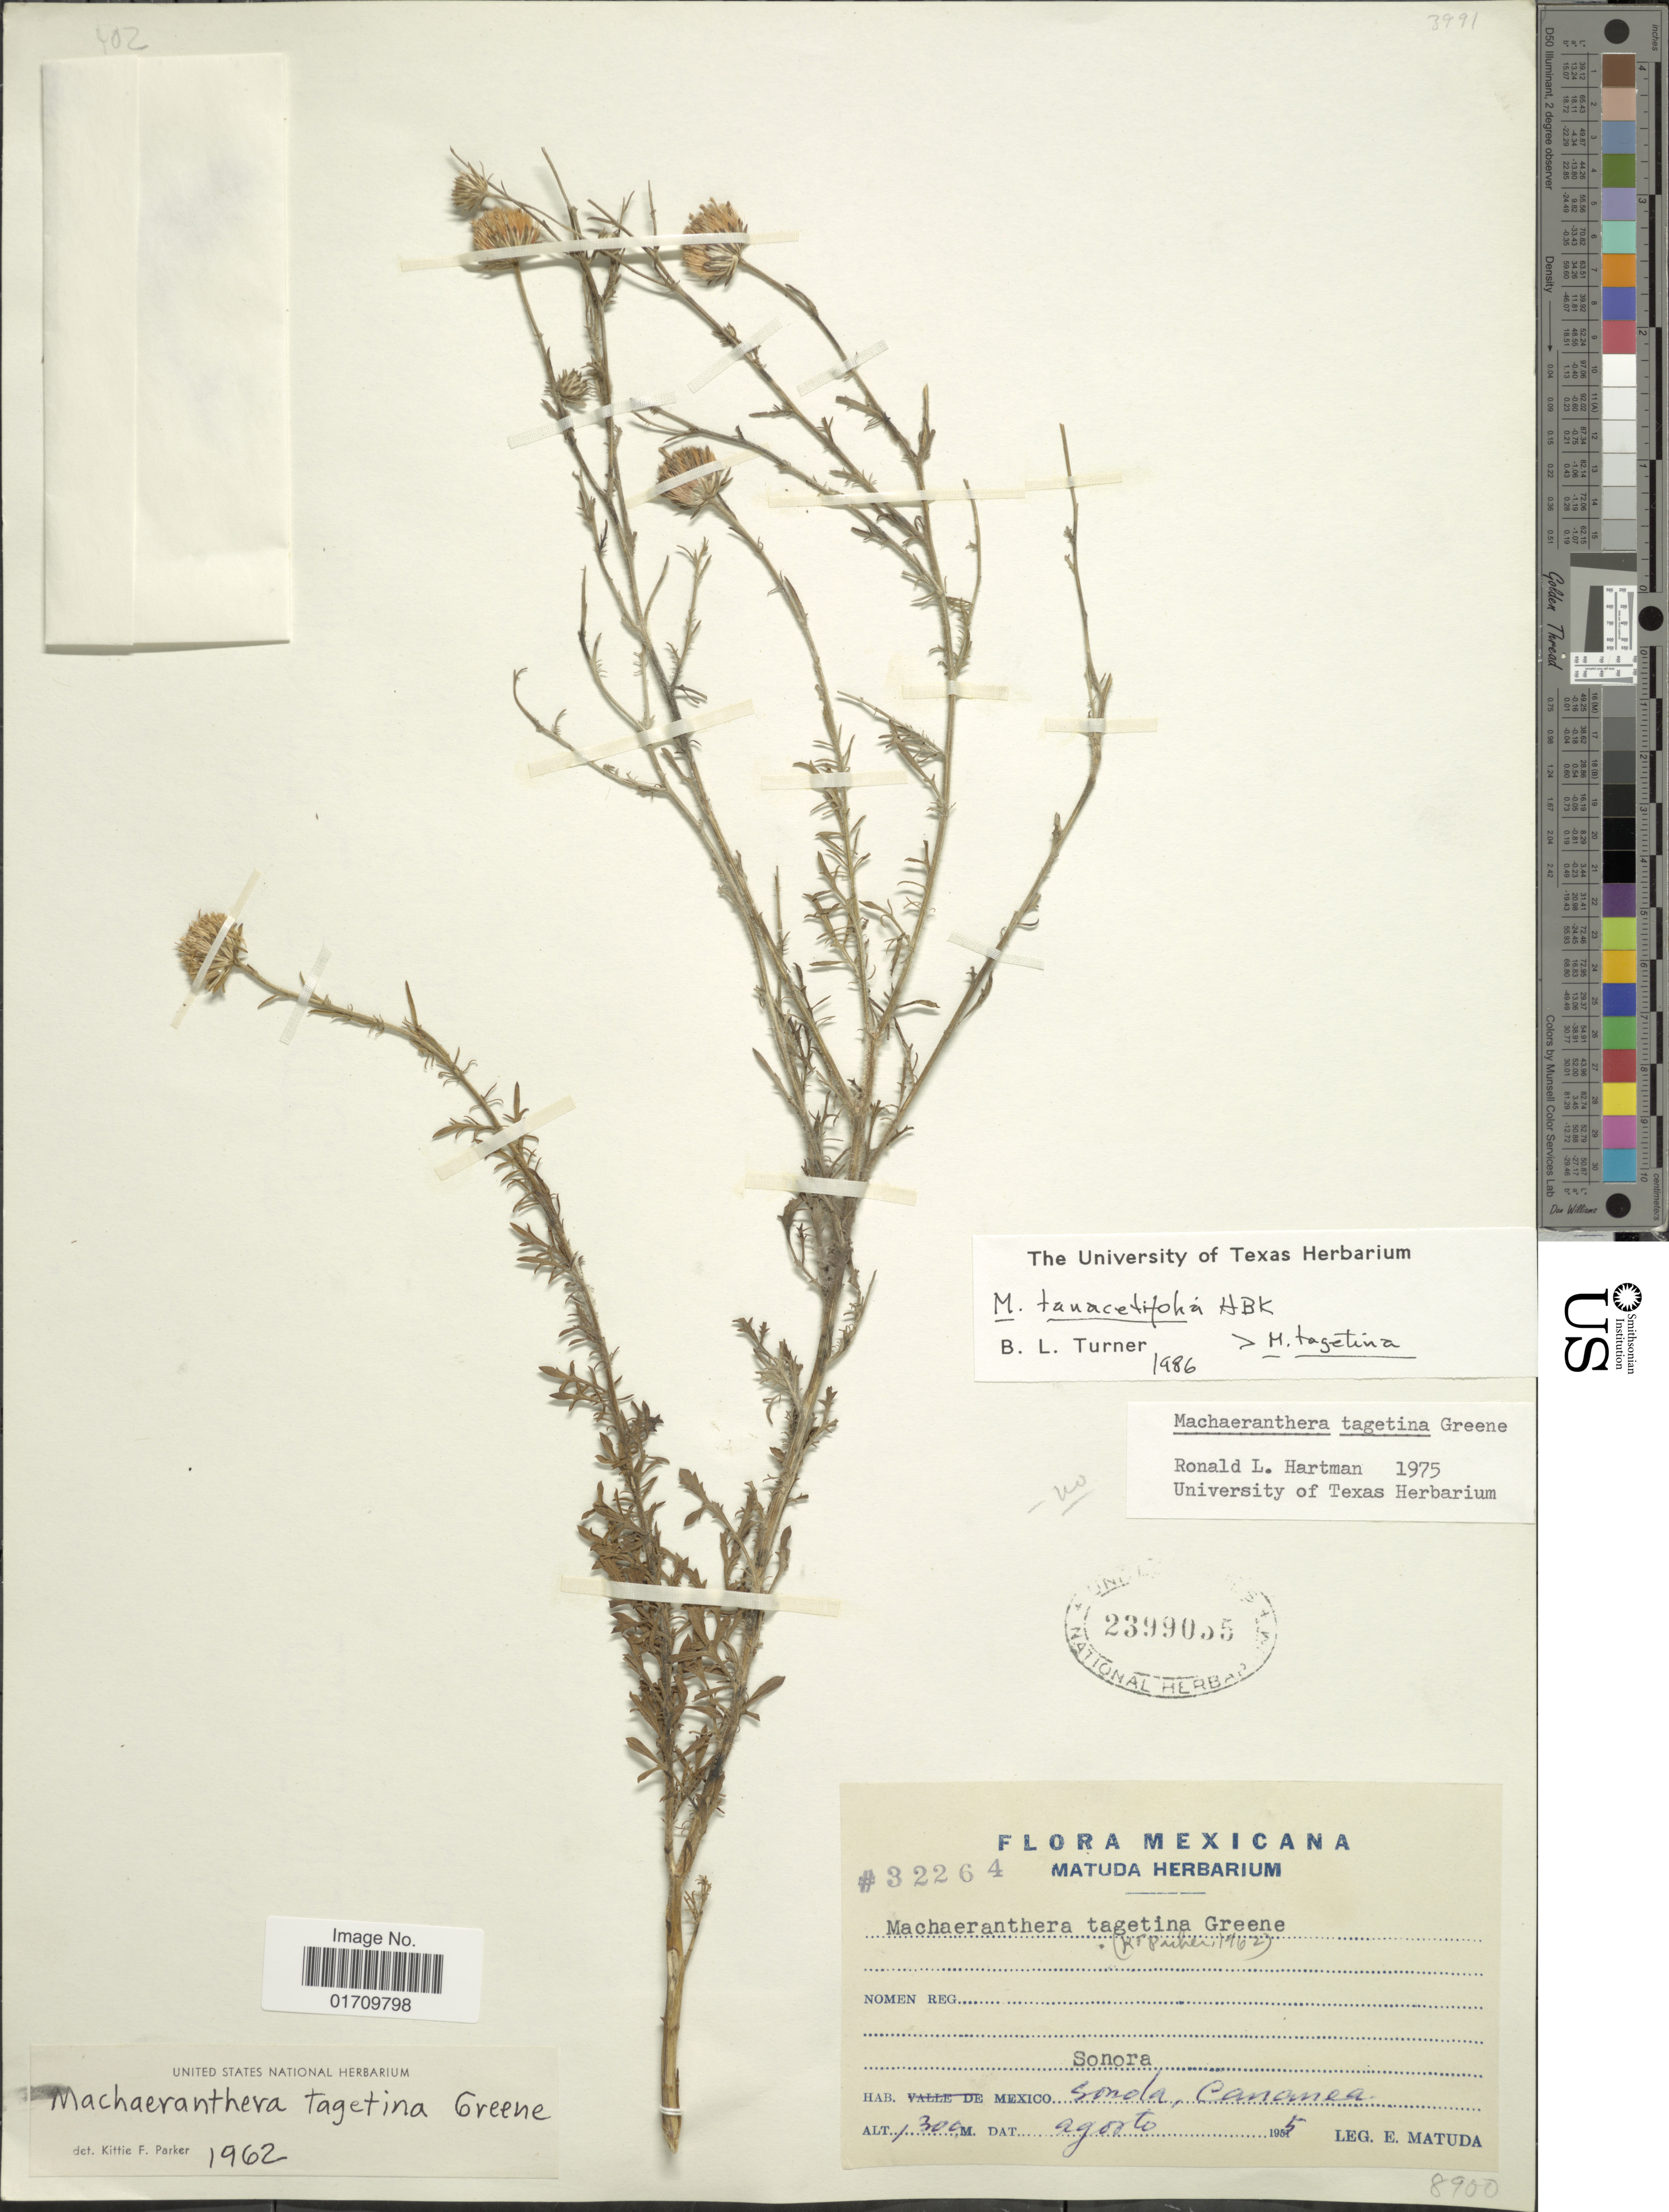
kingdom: Plantae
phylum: Tracheophyta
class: Magnoliopsida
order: Asterales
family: Asteraceae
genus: Machaeranthera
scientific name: Machaeranthera tanacetifolia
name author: (Kunth) Nees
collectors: E. Matuda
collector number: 32264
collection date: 1955-08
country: Mexico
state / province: Sonora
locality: Mexicana, sonora, Cananea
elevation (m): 1300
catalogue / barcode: US 2399055